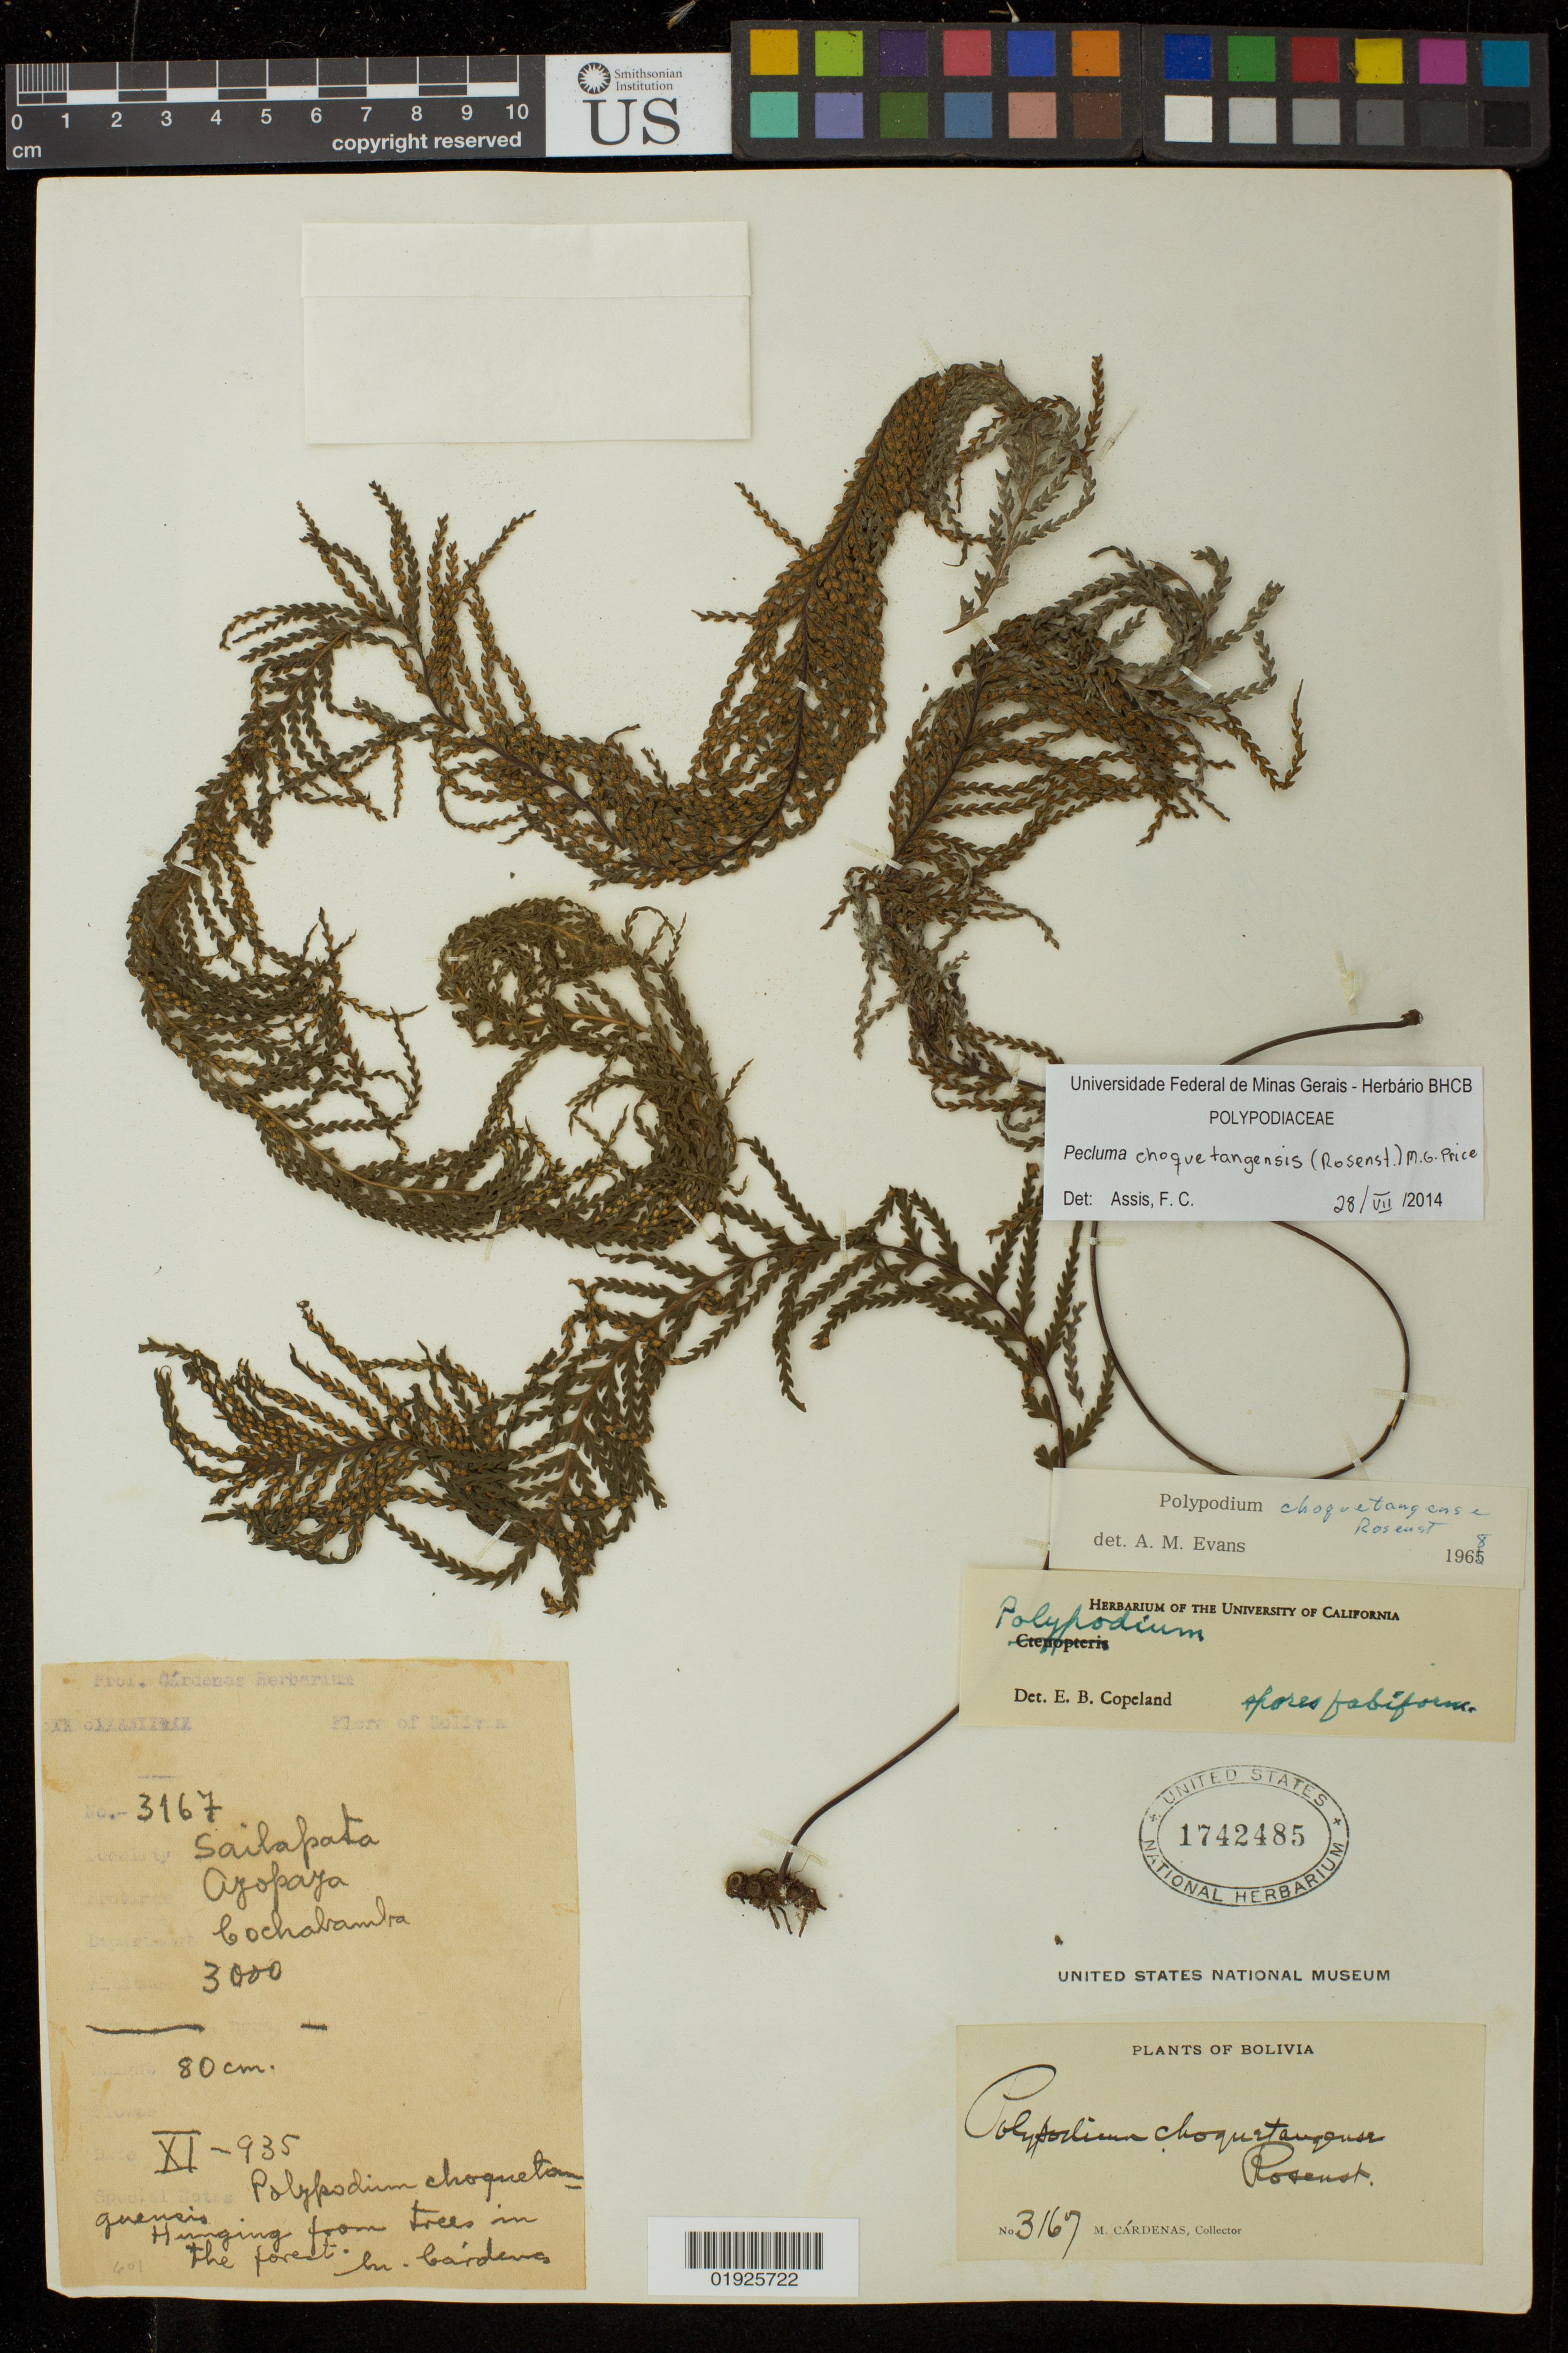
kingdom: Plantae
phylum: Tracheophyta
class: Polypodiopsida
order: Polypodiales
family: Polypodiaceae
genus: Pecluma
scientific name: Pecluma choquetangensis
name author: (Rosenst.) Price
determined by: Assis, F. C.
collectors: M. Cárdenas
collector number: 3167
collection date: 1935-11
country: Bolivia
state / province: Cochabamba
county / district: Ayapoya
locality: Saitapata.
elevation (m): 3000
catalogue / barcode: US 1742485